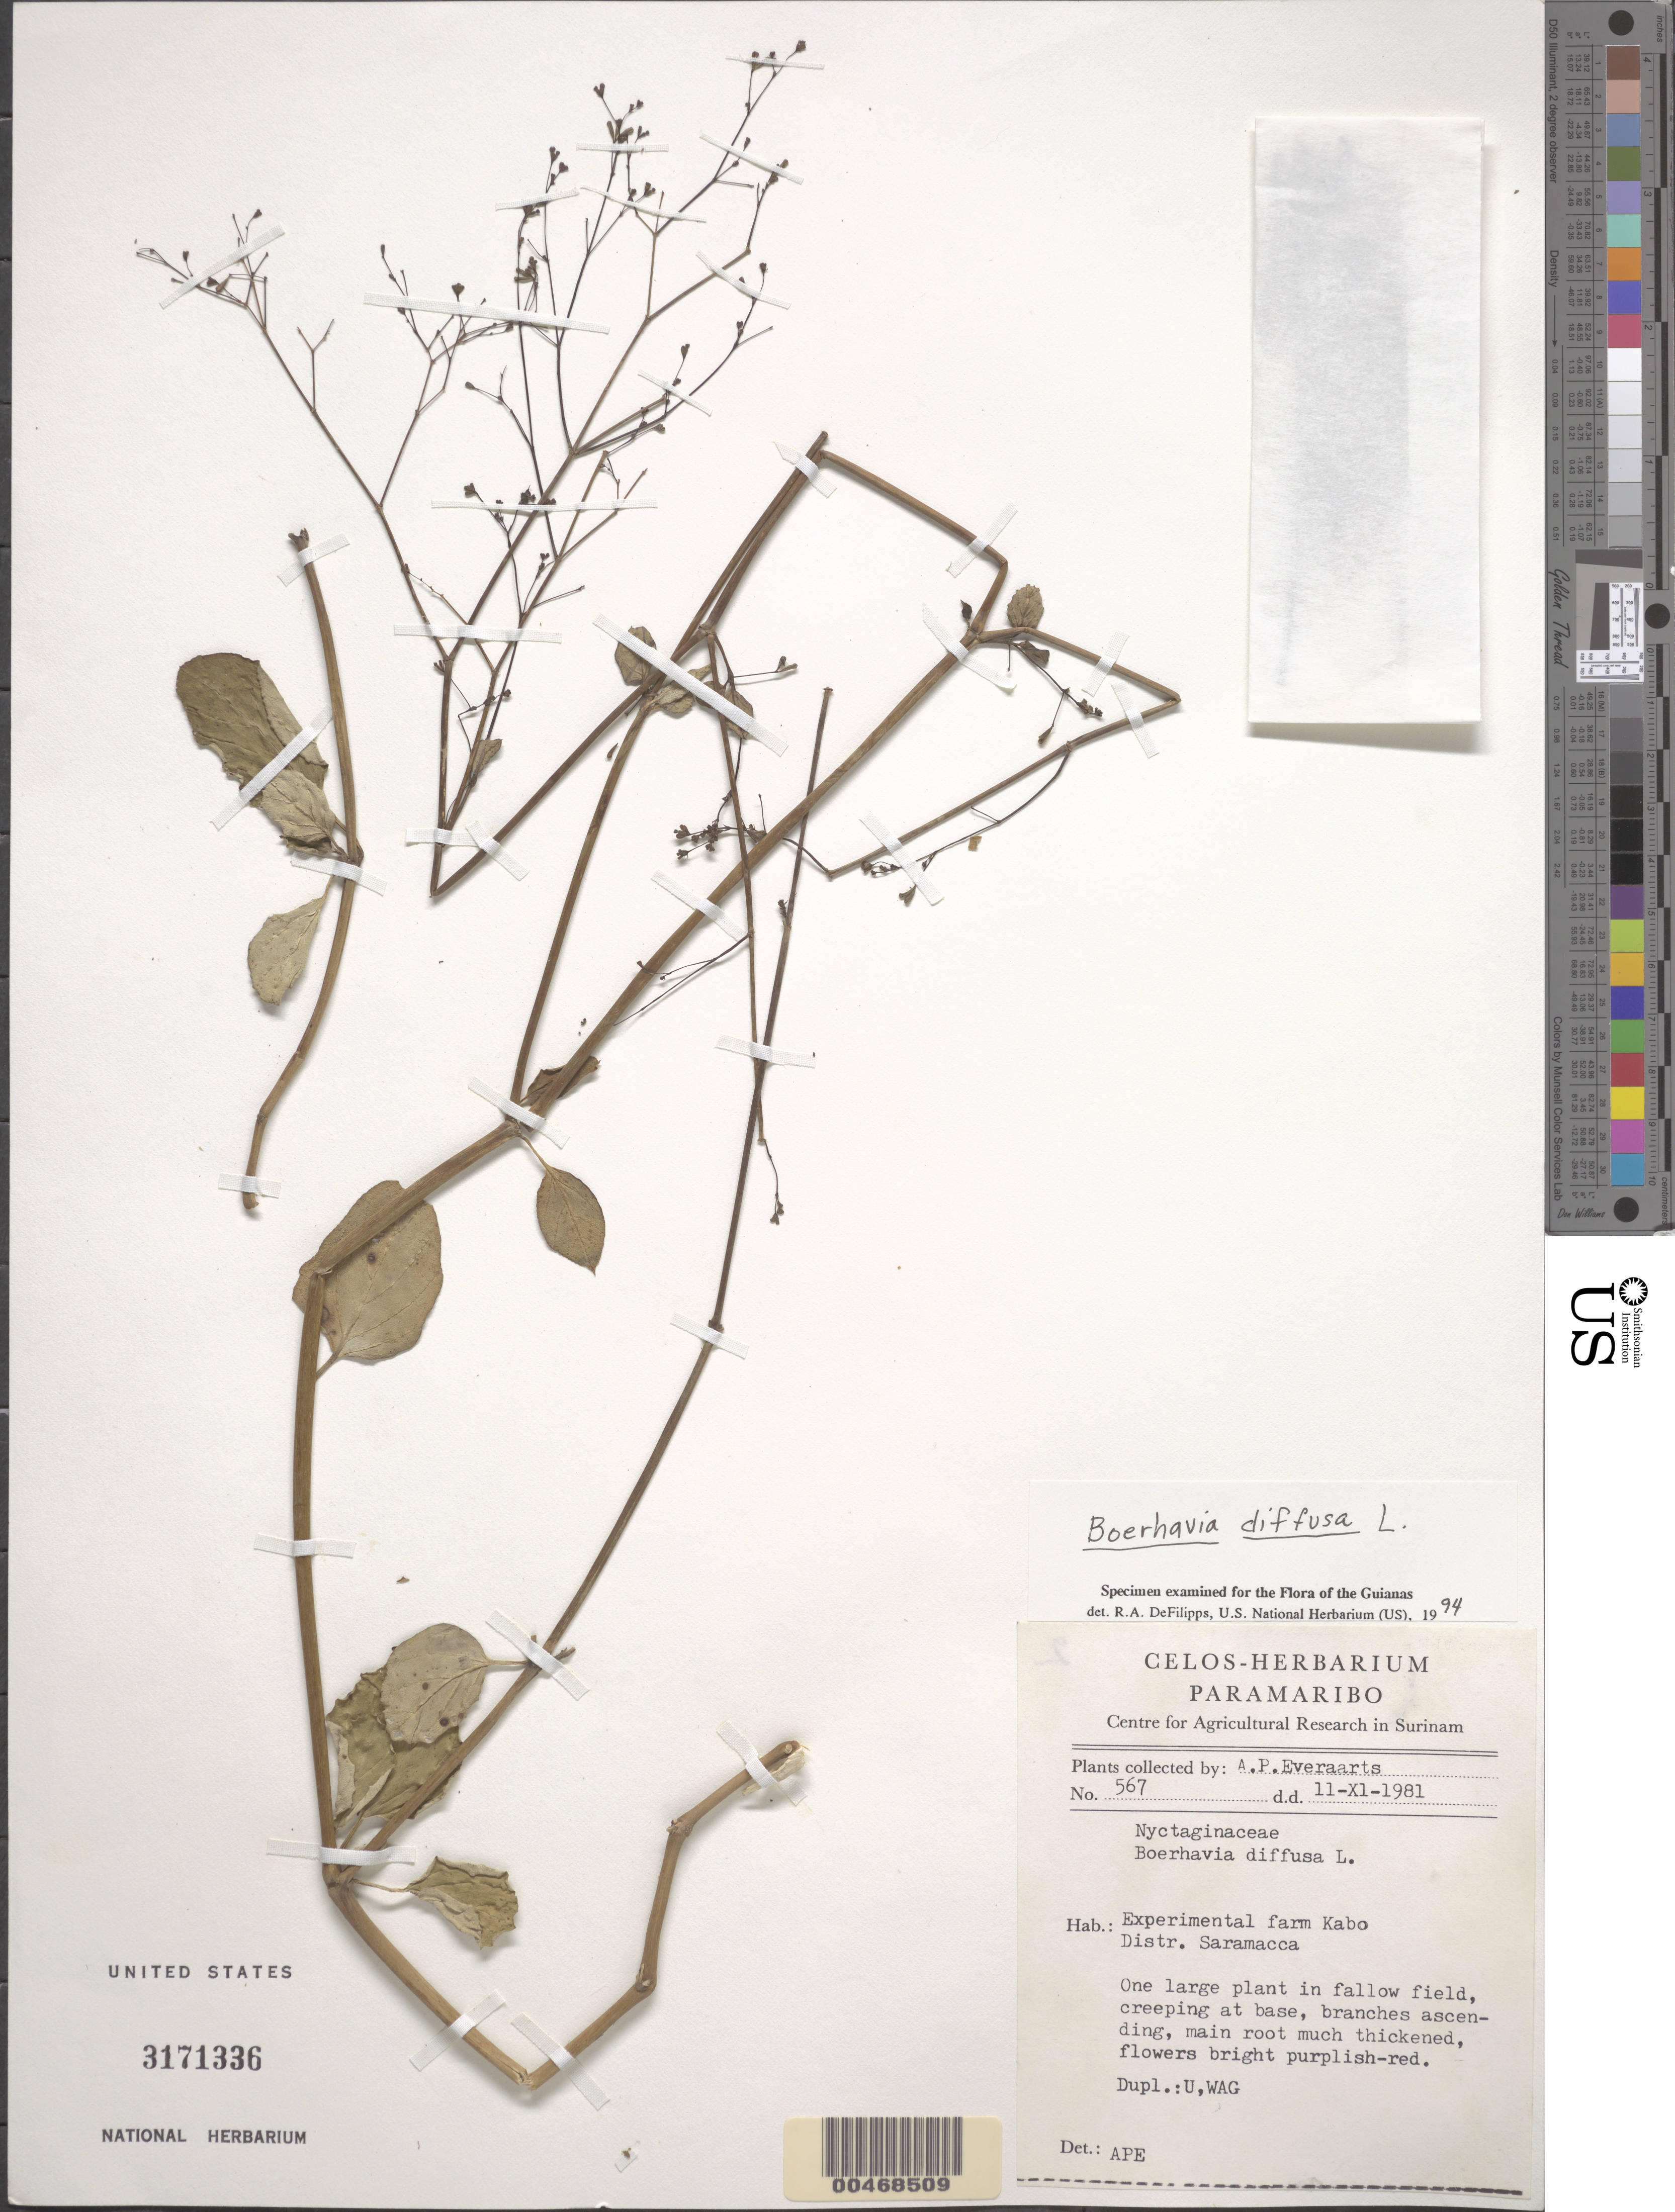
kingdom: Plantae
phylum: Tracheophyta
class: Magnoliopsida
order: Caryophyllales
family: Nyctaginaceae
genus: Boerhavia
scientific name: Boerhavia diffusa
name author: L.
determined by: DeFilipps, R. A.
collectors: A. Everaarts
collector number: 567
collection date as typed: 11 Nov 1981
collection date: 1981-11-11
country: Suriname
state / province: Saramacca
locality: Experimental farm, Kabo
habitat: Fallow field.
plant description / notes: CAY, U, US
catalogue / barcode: US 3171336